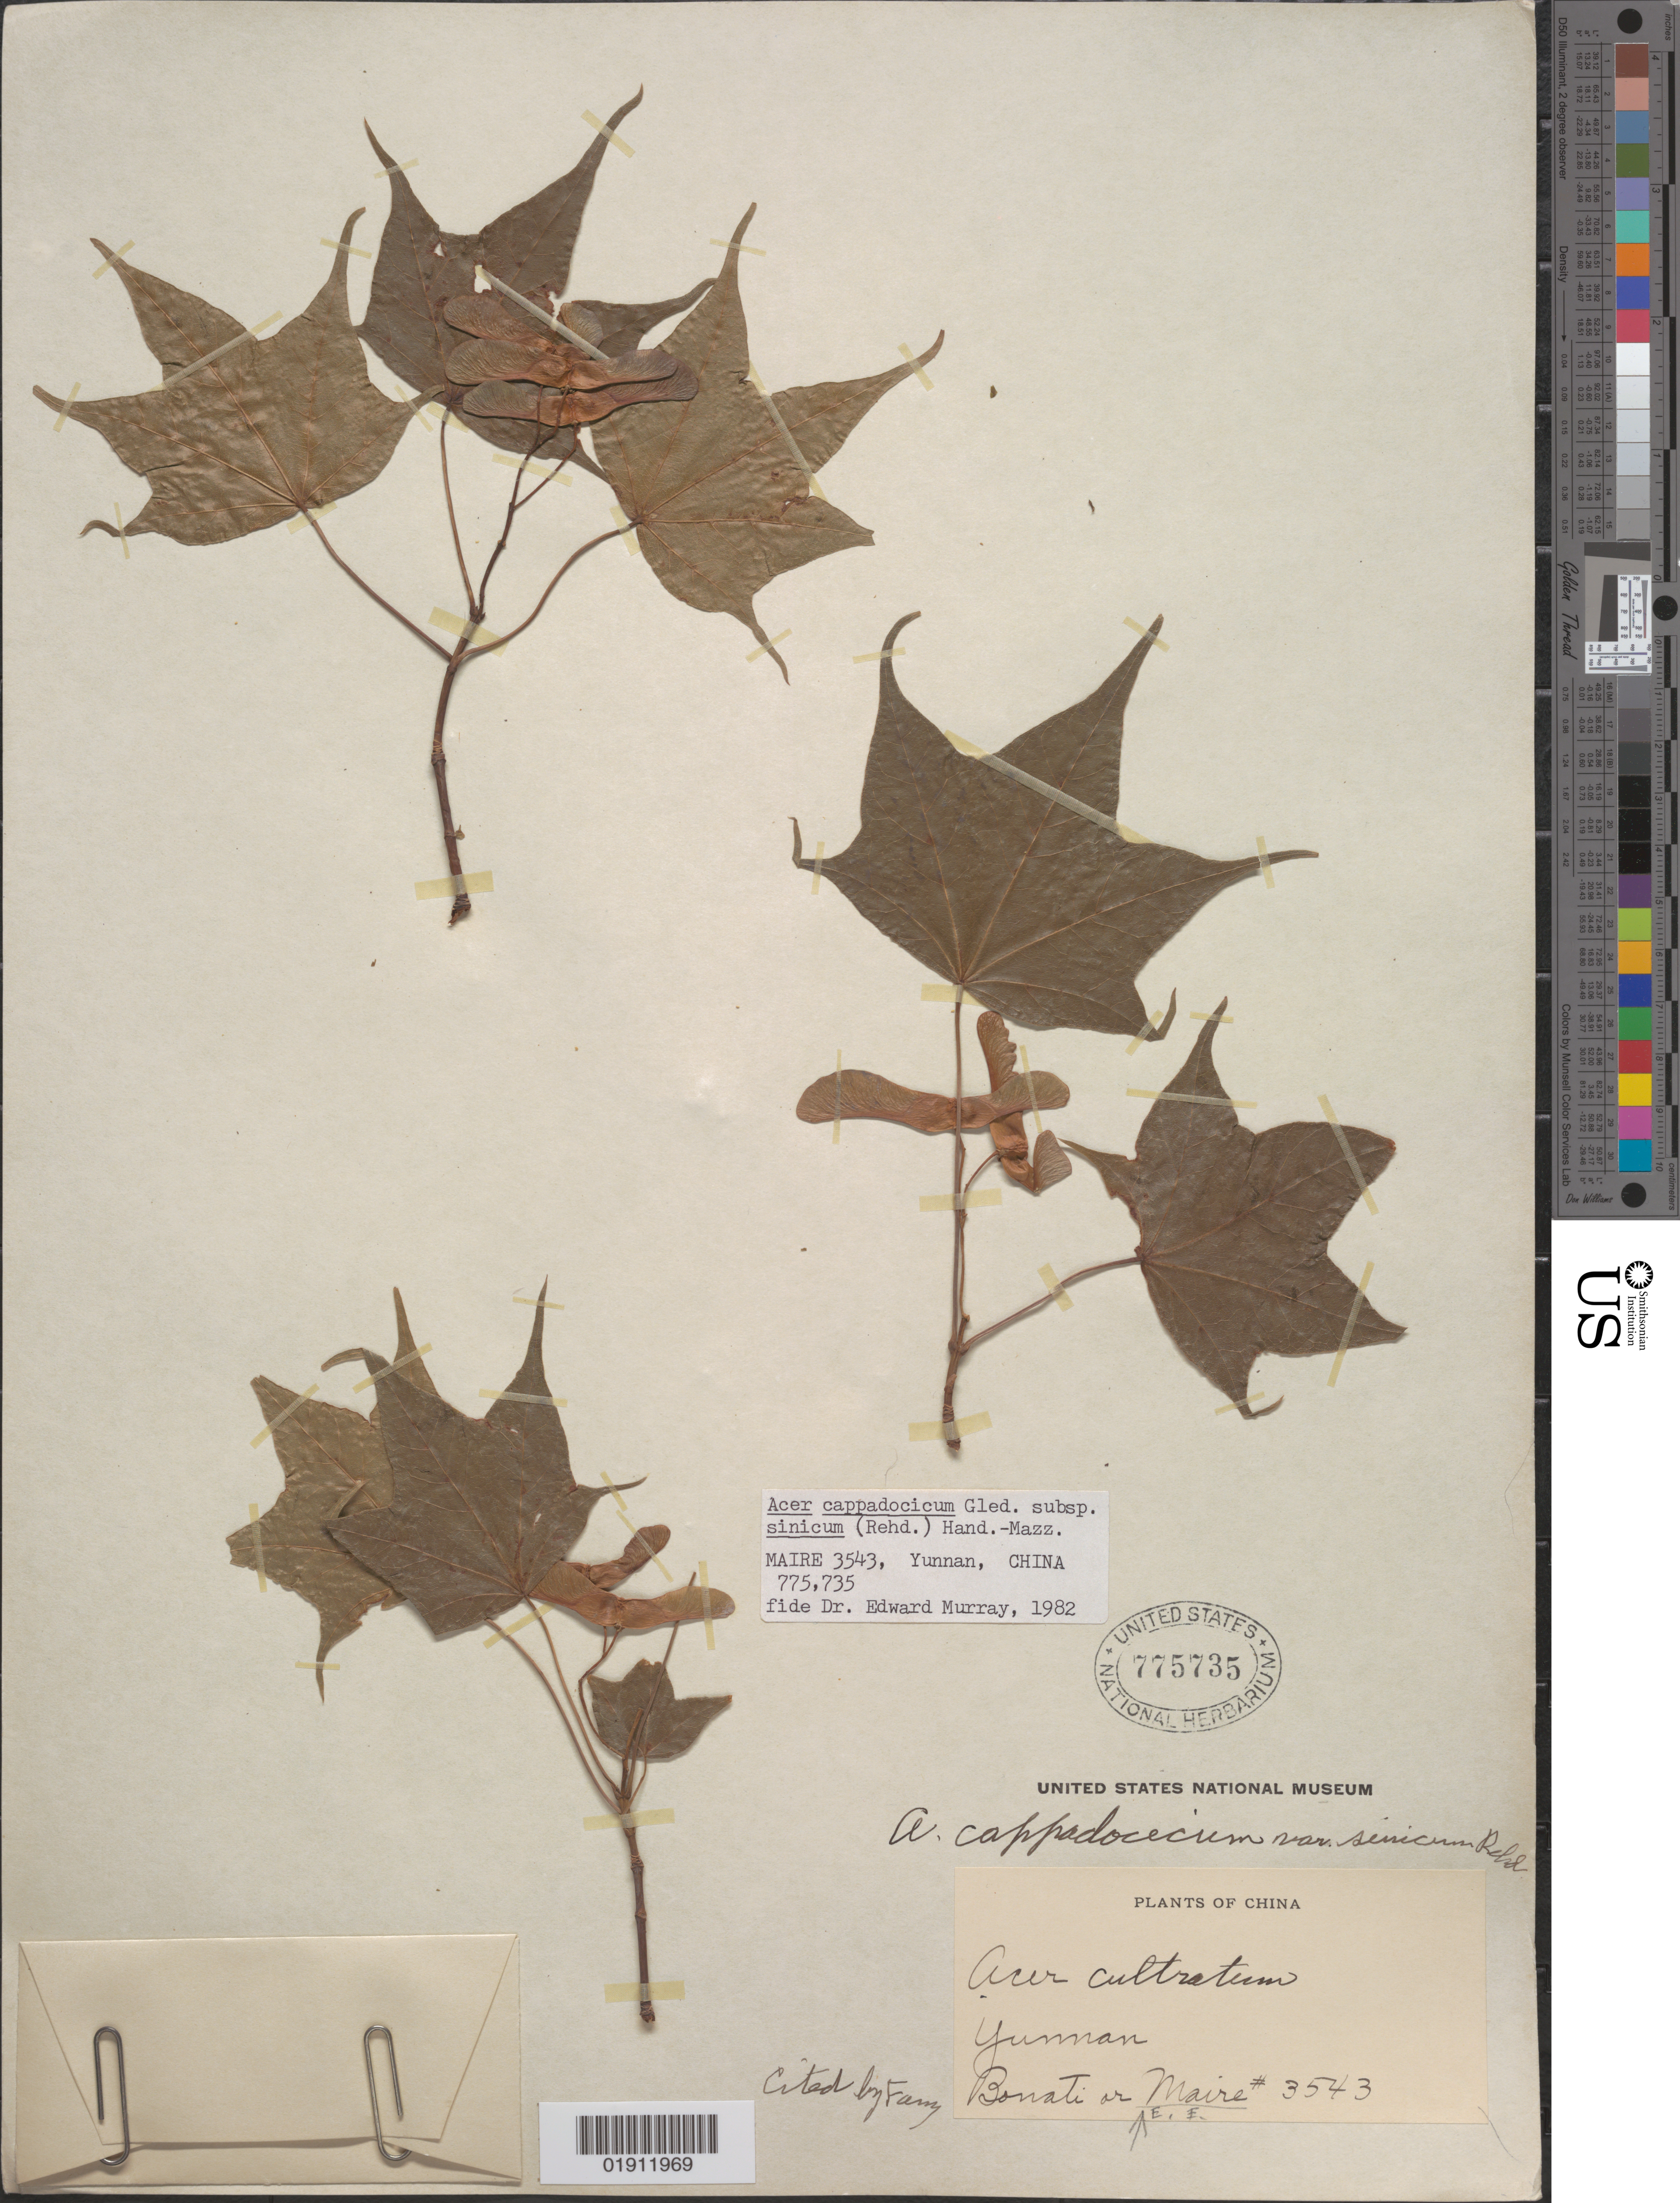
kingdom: Plantae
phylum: Tracheophyta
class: Magnoliopsida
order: Sapindales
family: Sapindaceae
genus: Acer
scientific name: Acer cappadocicum subsp. sinicum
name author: (Rehder) Hand.-Mazz.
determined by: Murray, Edward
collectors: E. E. Maire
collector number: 3543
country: China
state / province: Yunnan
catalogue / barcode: US 775735